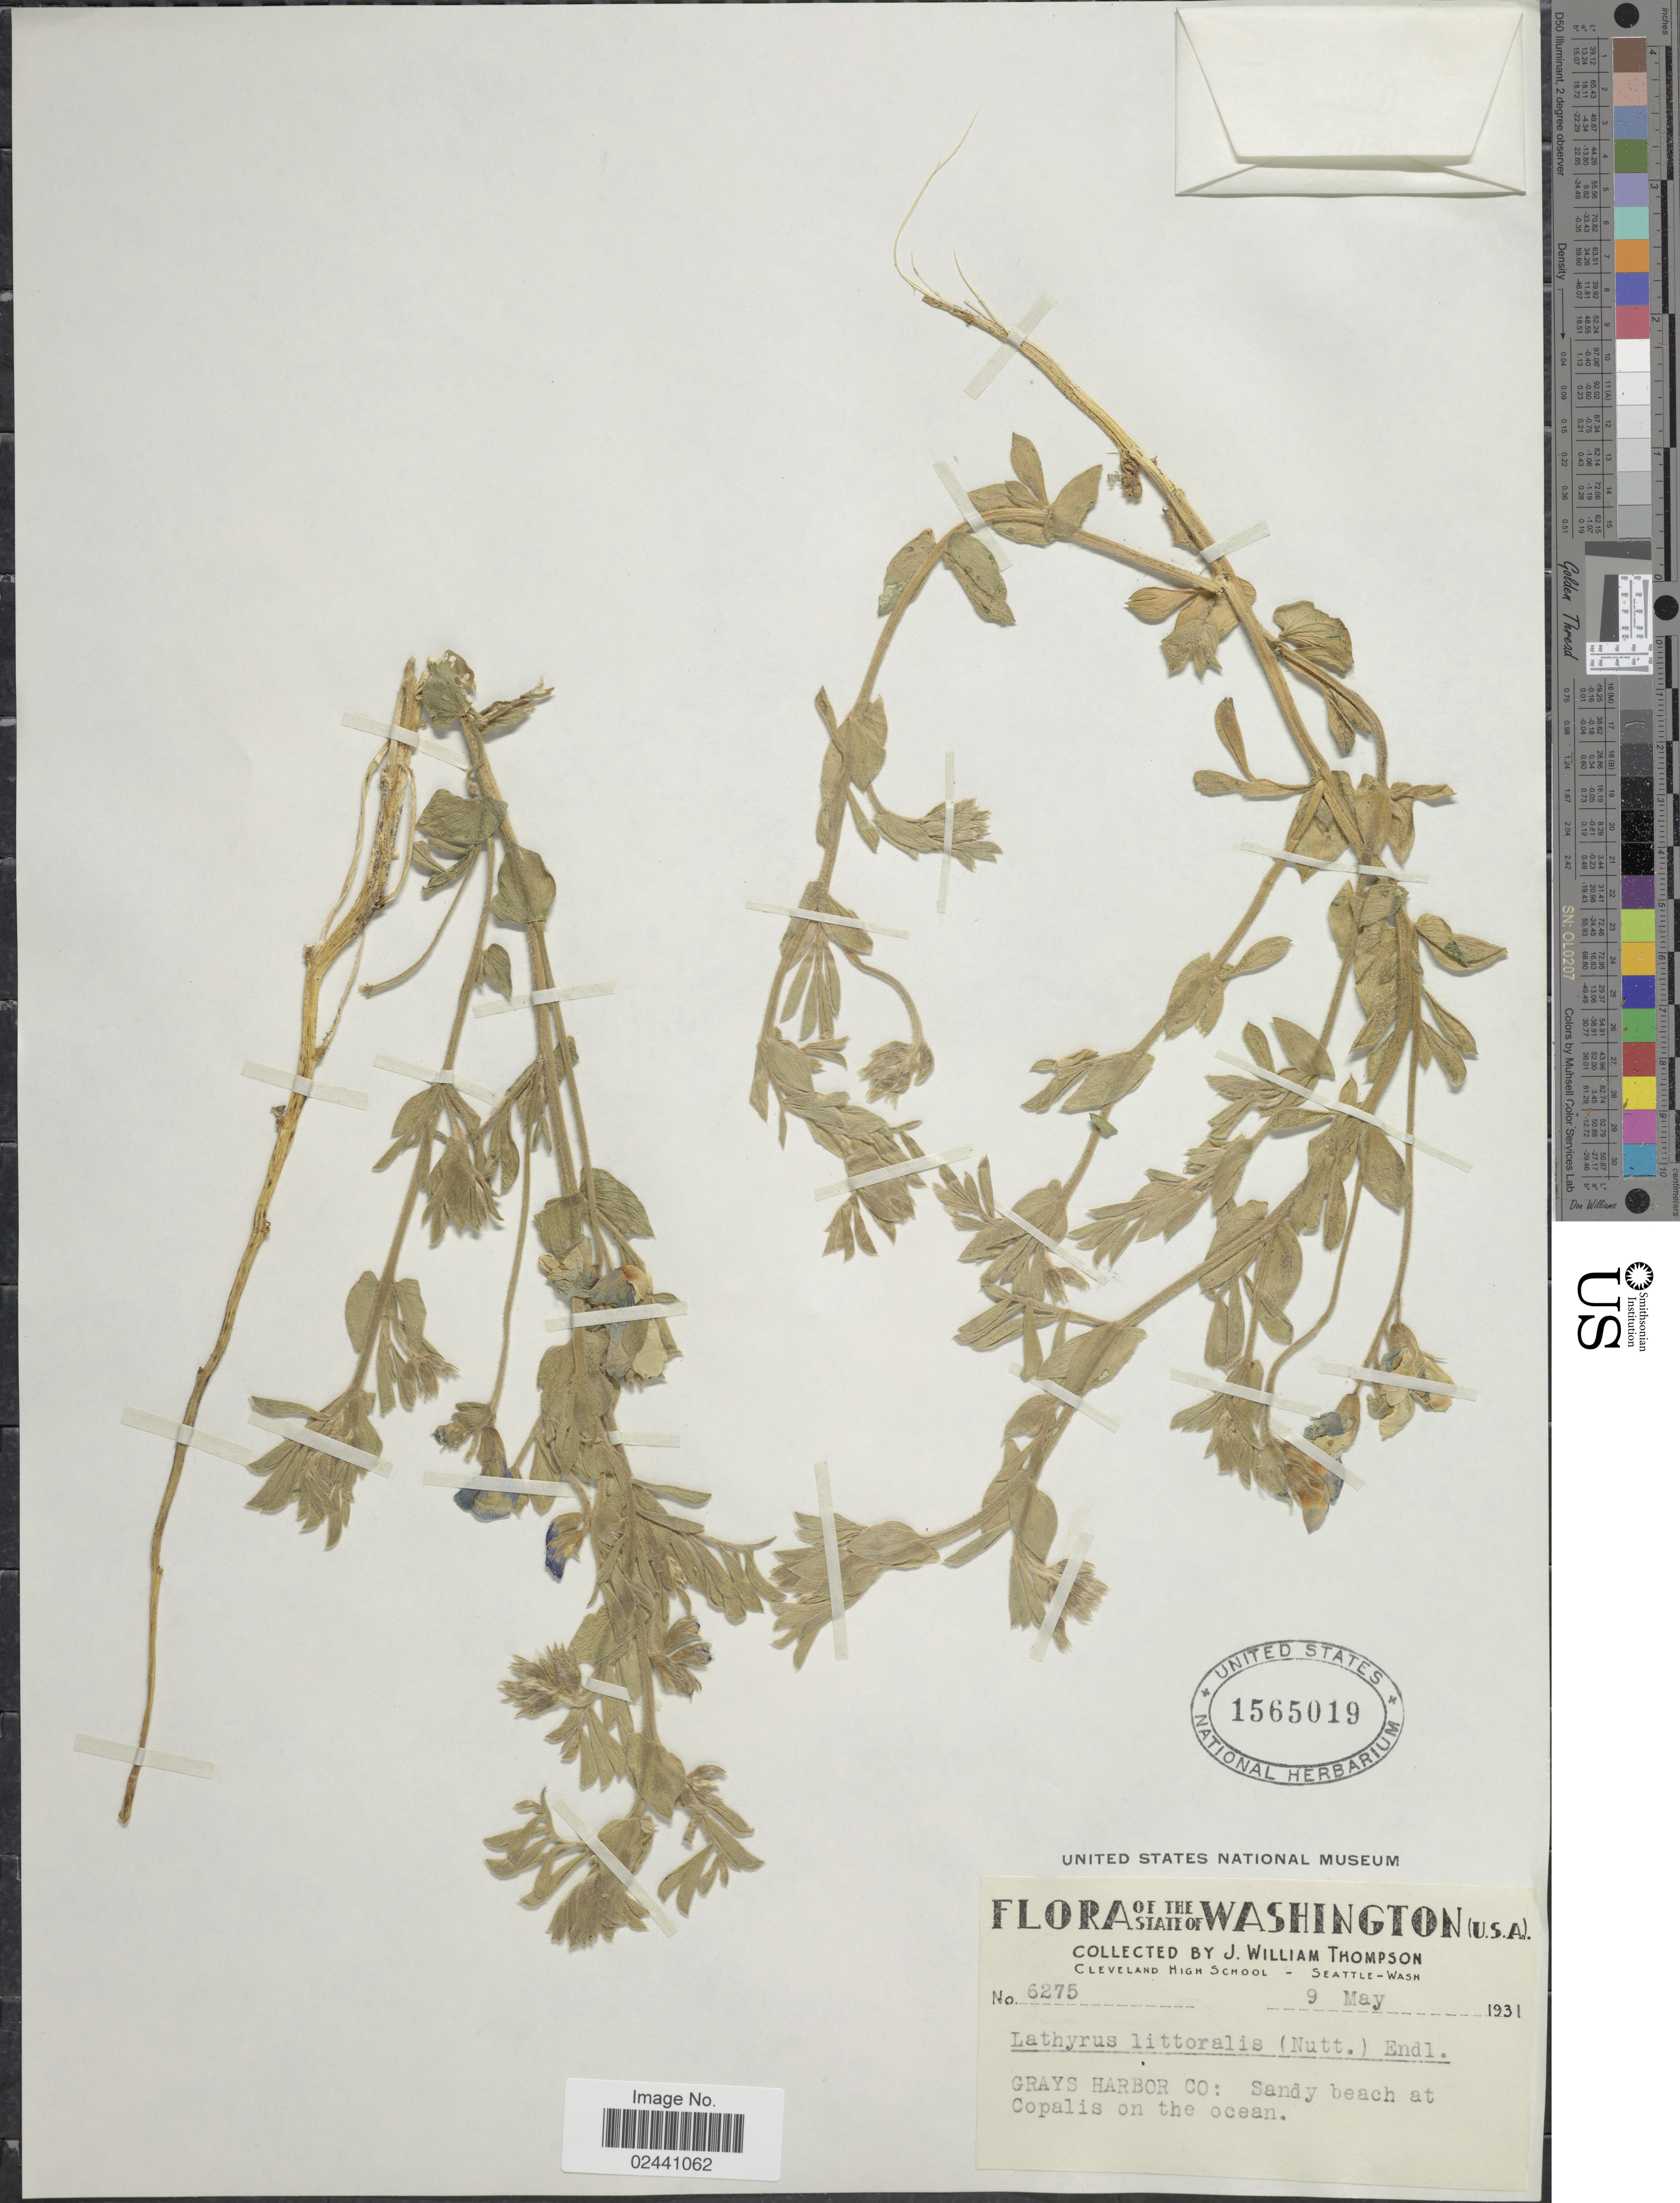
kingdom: Plantae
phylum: Tracheophyta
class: Magnoliopsida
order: Fabales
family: Fabaceae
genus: Lathyrus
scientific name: Lathyrus littoralis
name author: (Torr. & A. Gray) Walp.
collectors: J. W. Thompson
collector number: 6275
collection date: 1931-05-09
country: United States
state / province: Washington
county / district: Grays Harbor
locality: Grays Harbor Co: Sandy beach at Copalis on the ocean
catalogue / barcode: US 1565019